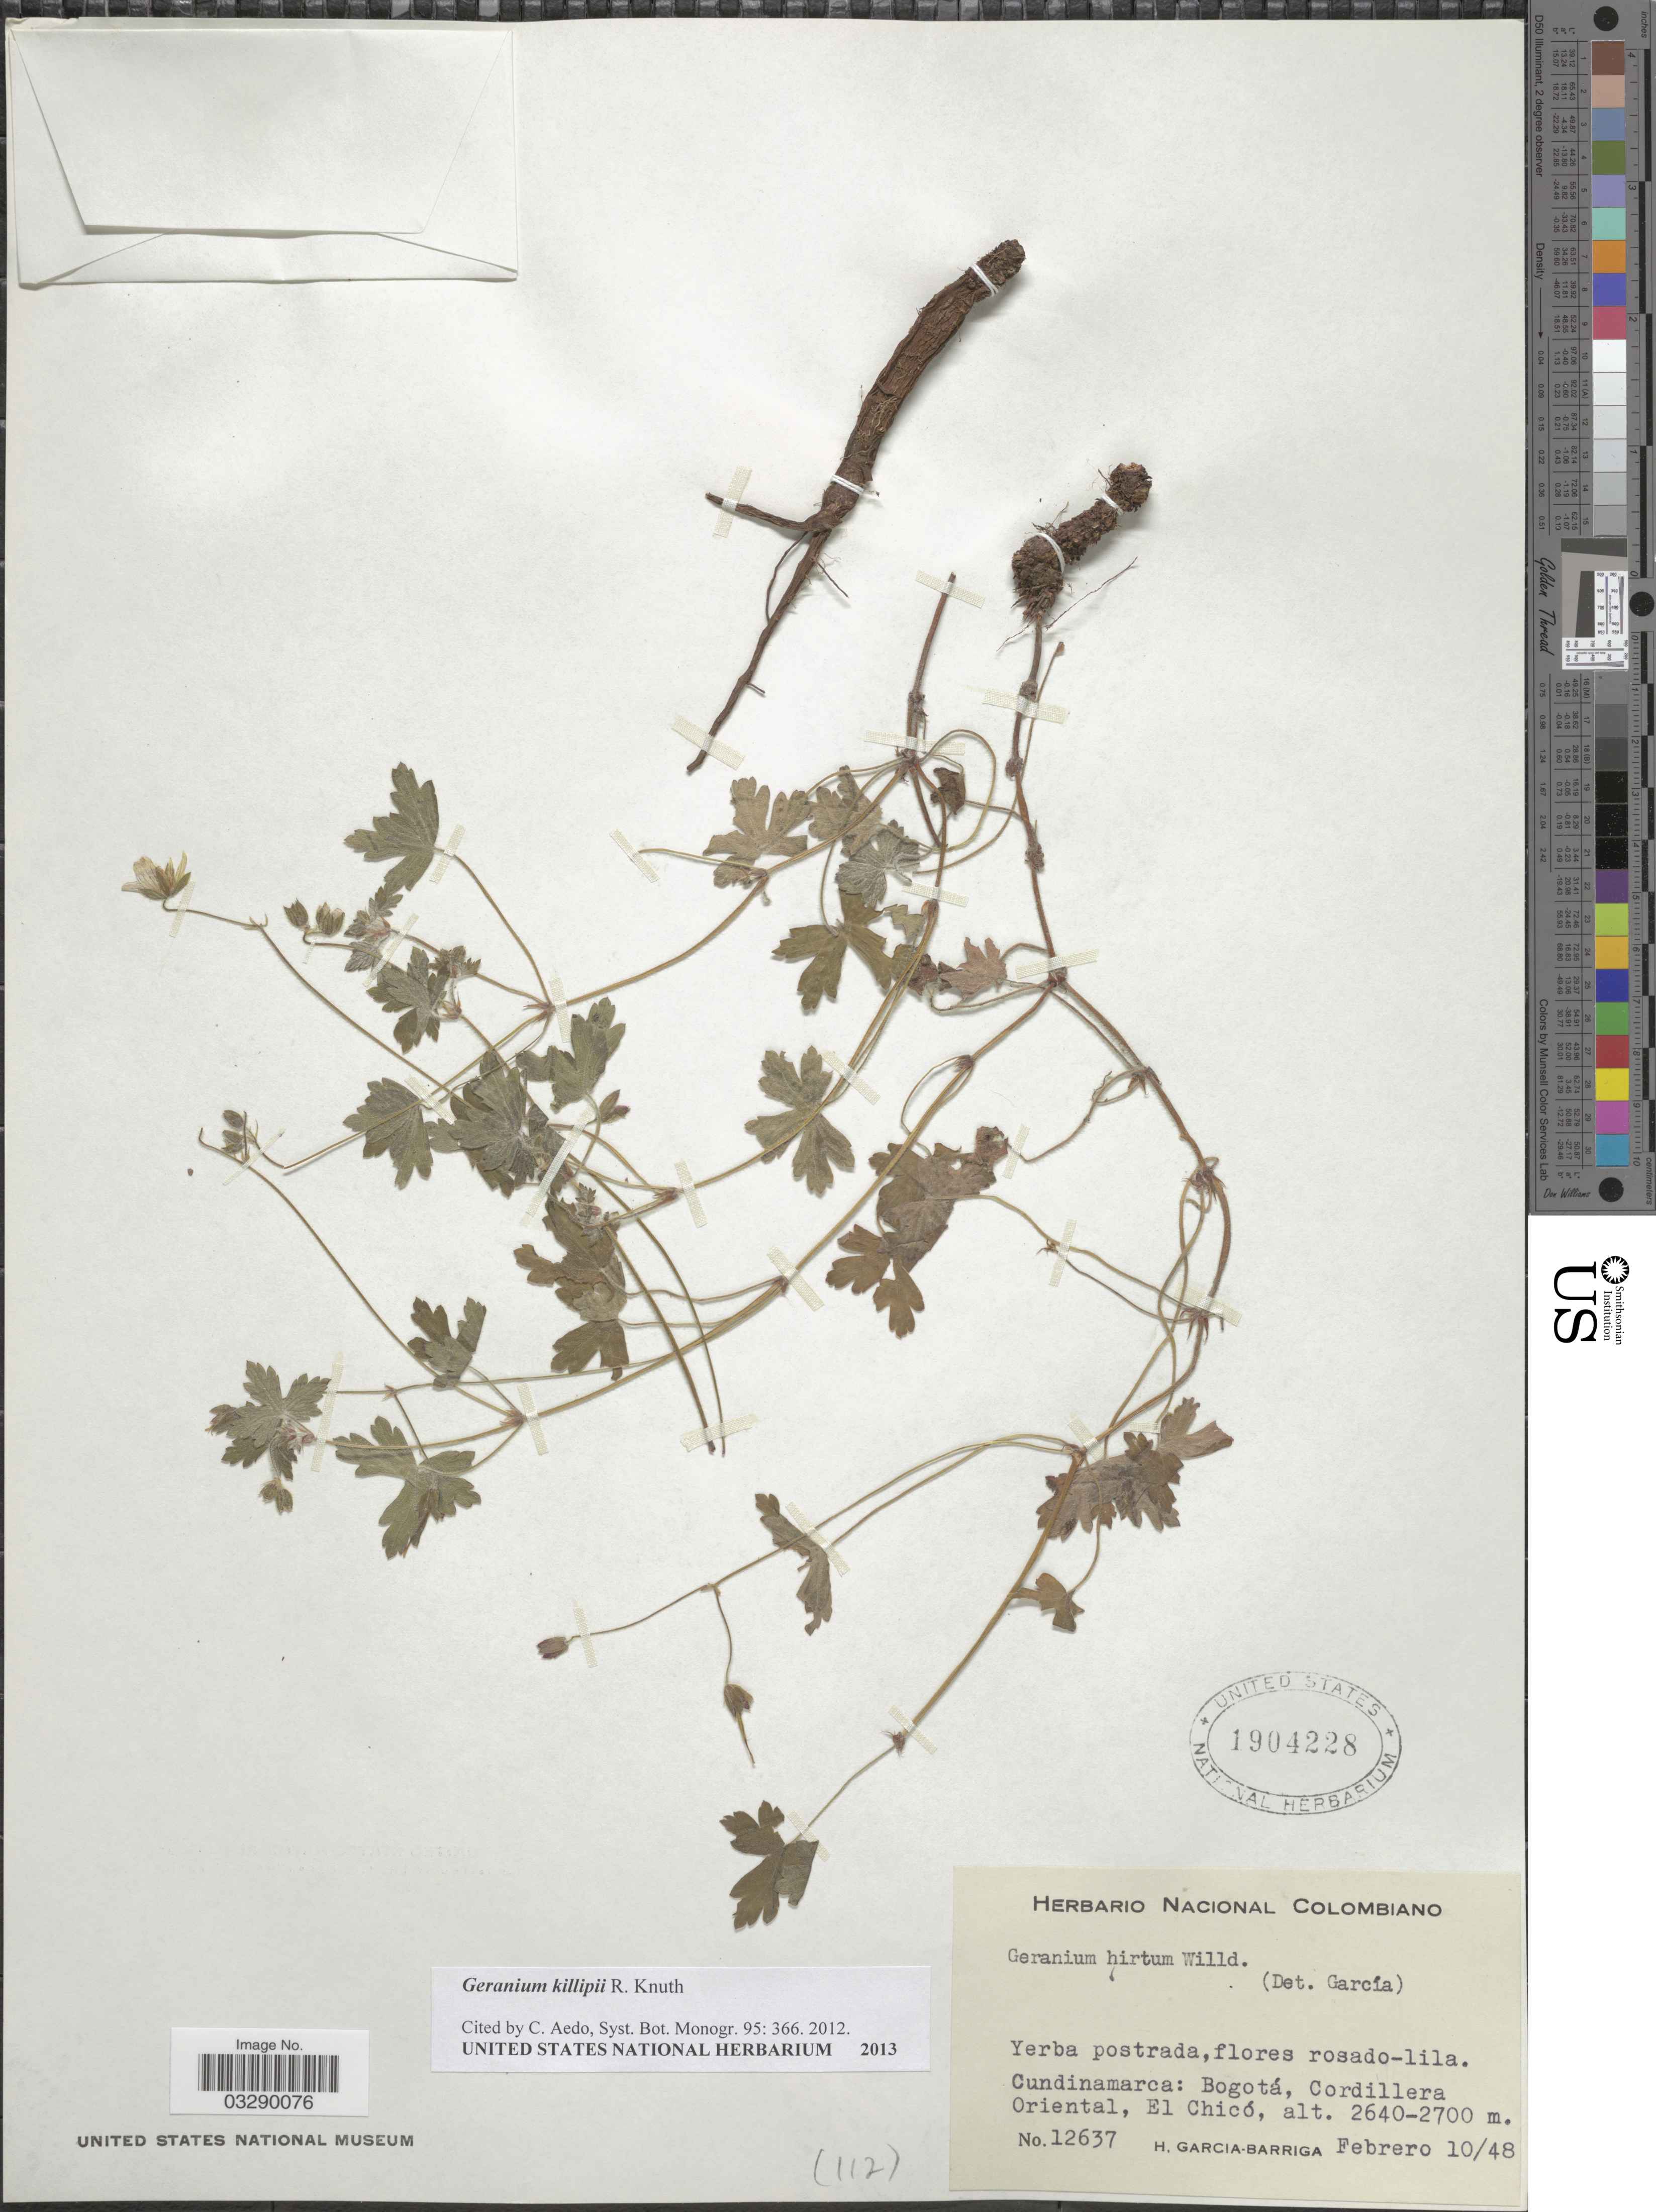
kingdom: Plantae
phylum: Tracheophyta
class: Magnoliopsida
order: Geraniales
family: Geraniaceae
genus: Geranium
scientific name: Geranium killipii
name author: R. Knuth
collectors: H. García Barriga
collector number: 12637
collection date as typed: Transcribed d/m/y: 10/2/48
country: Colombia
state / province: Cundinamarca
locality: Bogotá, Cordillera Oriental, El Chicó.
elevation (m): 2640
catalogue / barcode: US 1904228